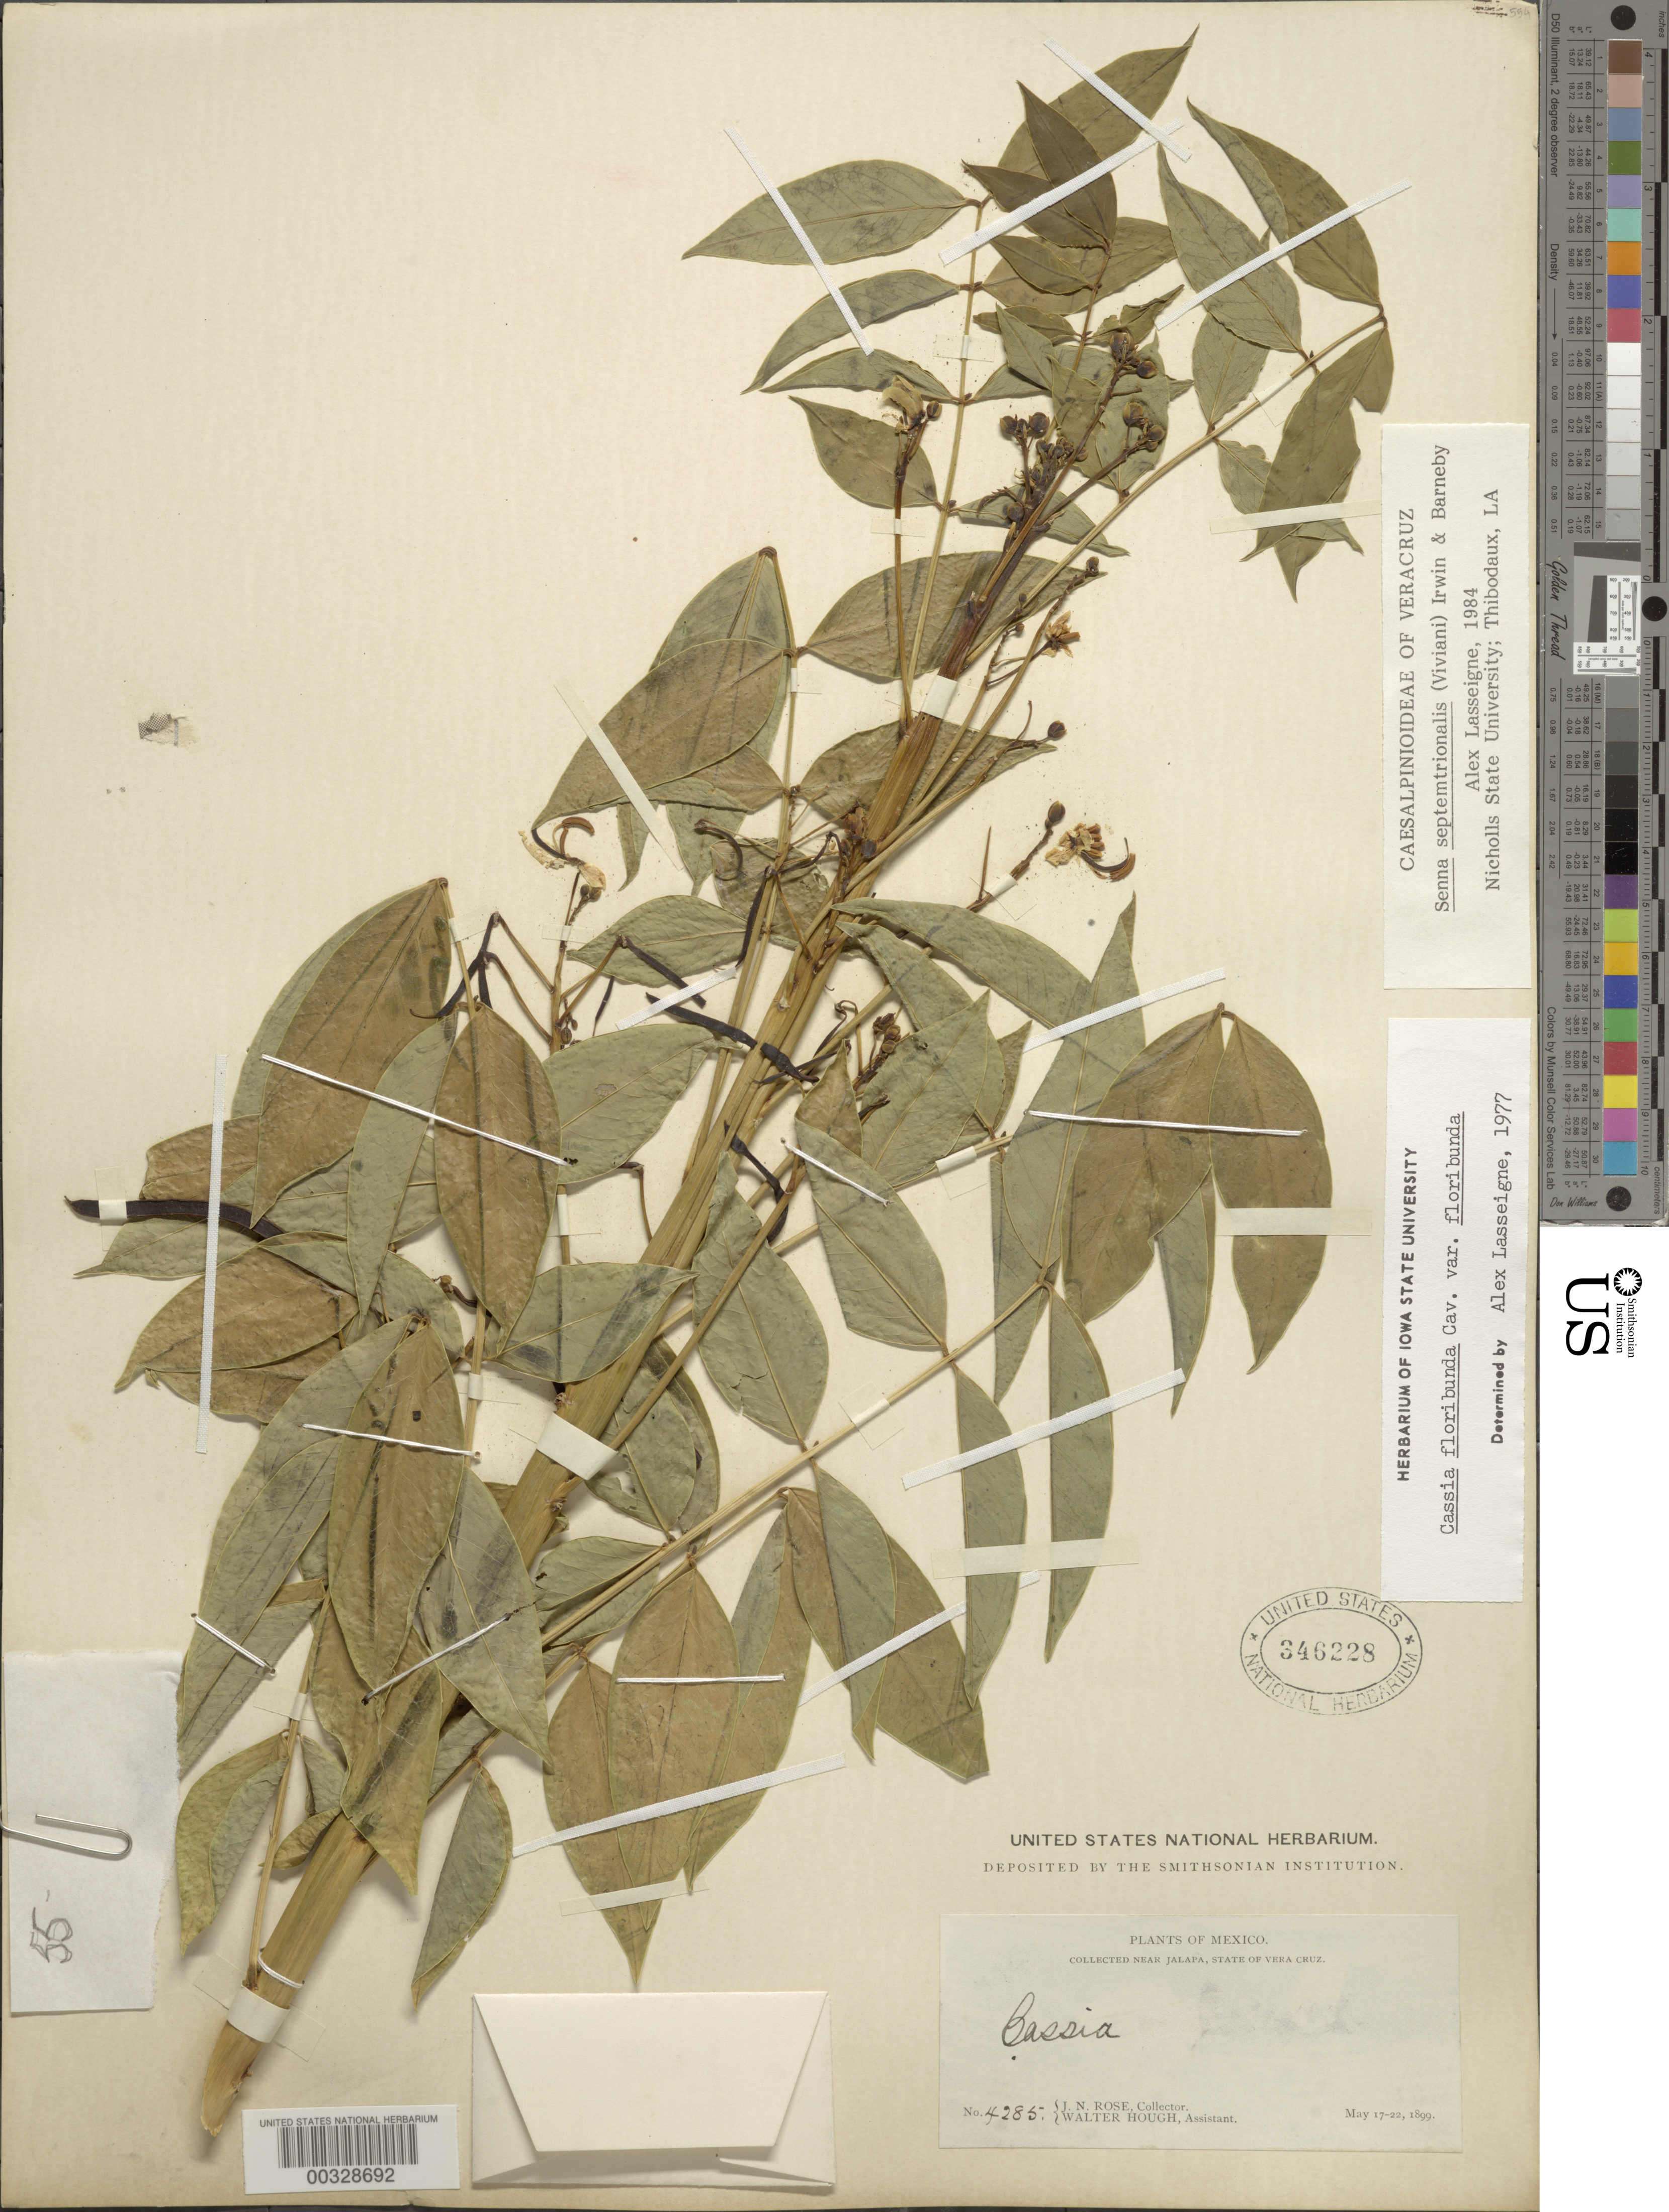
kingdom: Plantae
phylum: Tracheophyta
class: Magnoliopsida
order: Fabales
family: Fabaceae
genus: Senna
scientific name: Senna x floribunda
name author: (Cav.) H.S. Irwin & Barneby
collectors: J. N. Rose & W. Hough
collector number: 4285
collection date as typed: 17 May 1899 to 22 May 1899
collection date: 1899-05-17/1899-05-22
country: Mexico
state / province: Veracruz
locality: Near jalapa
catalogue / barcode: US 346228